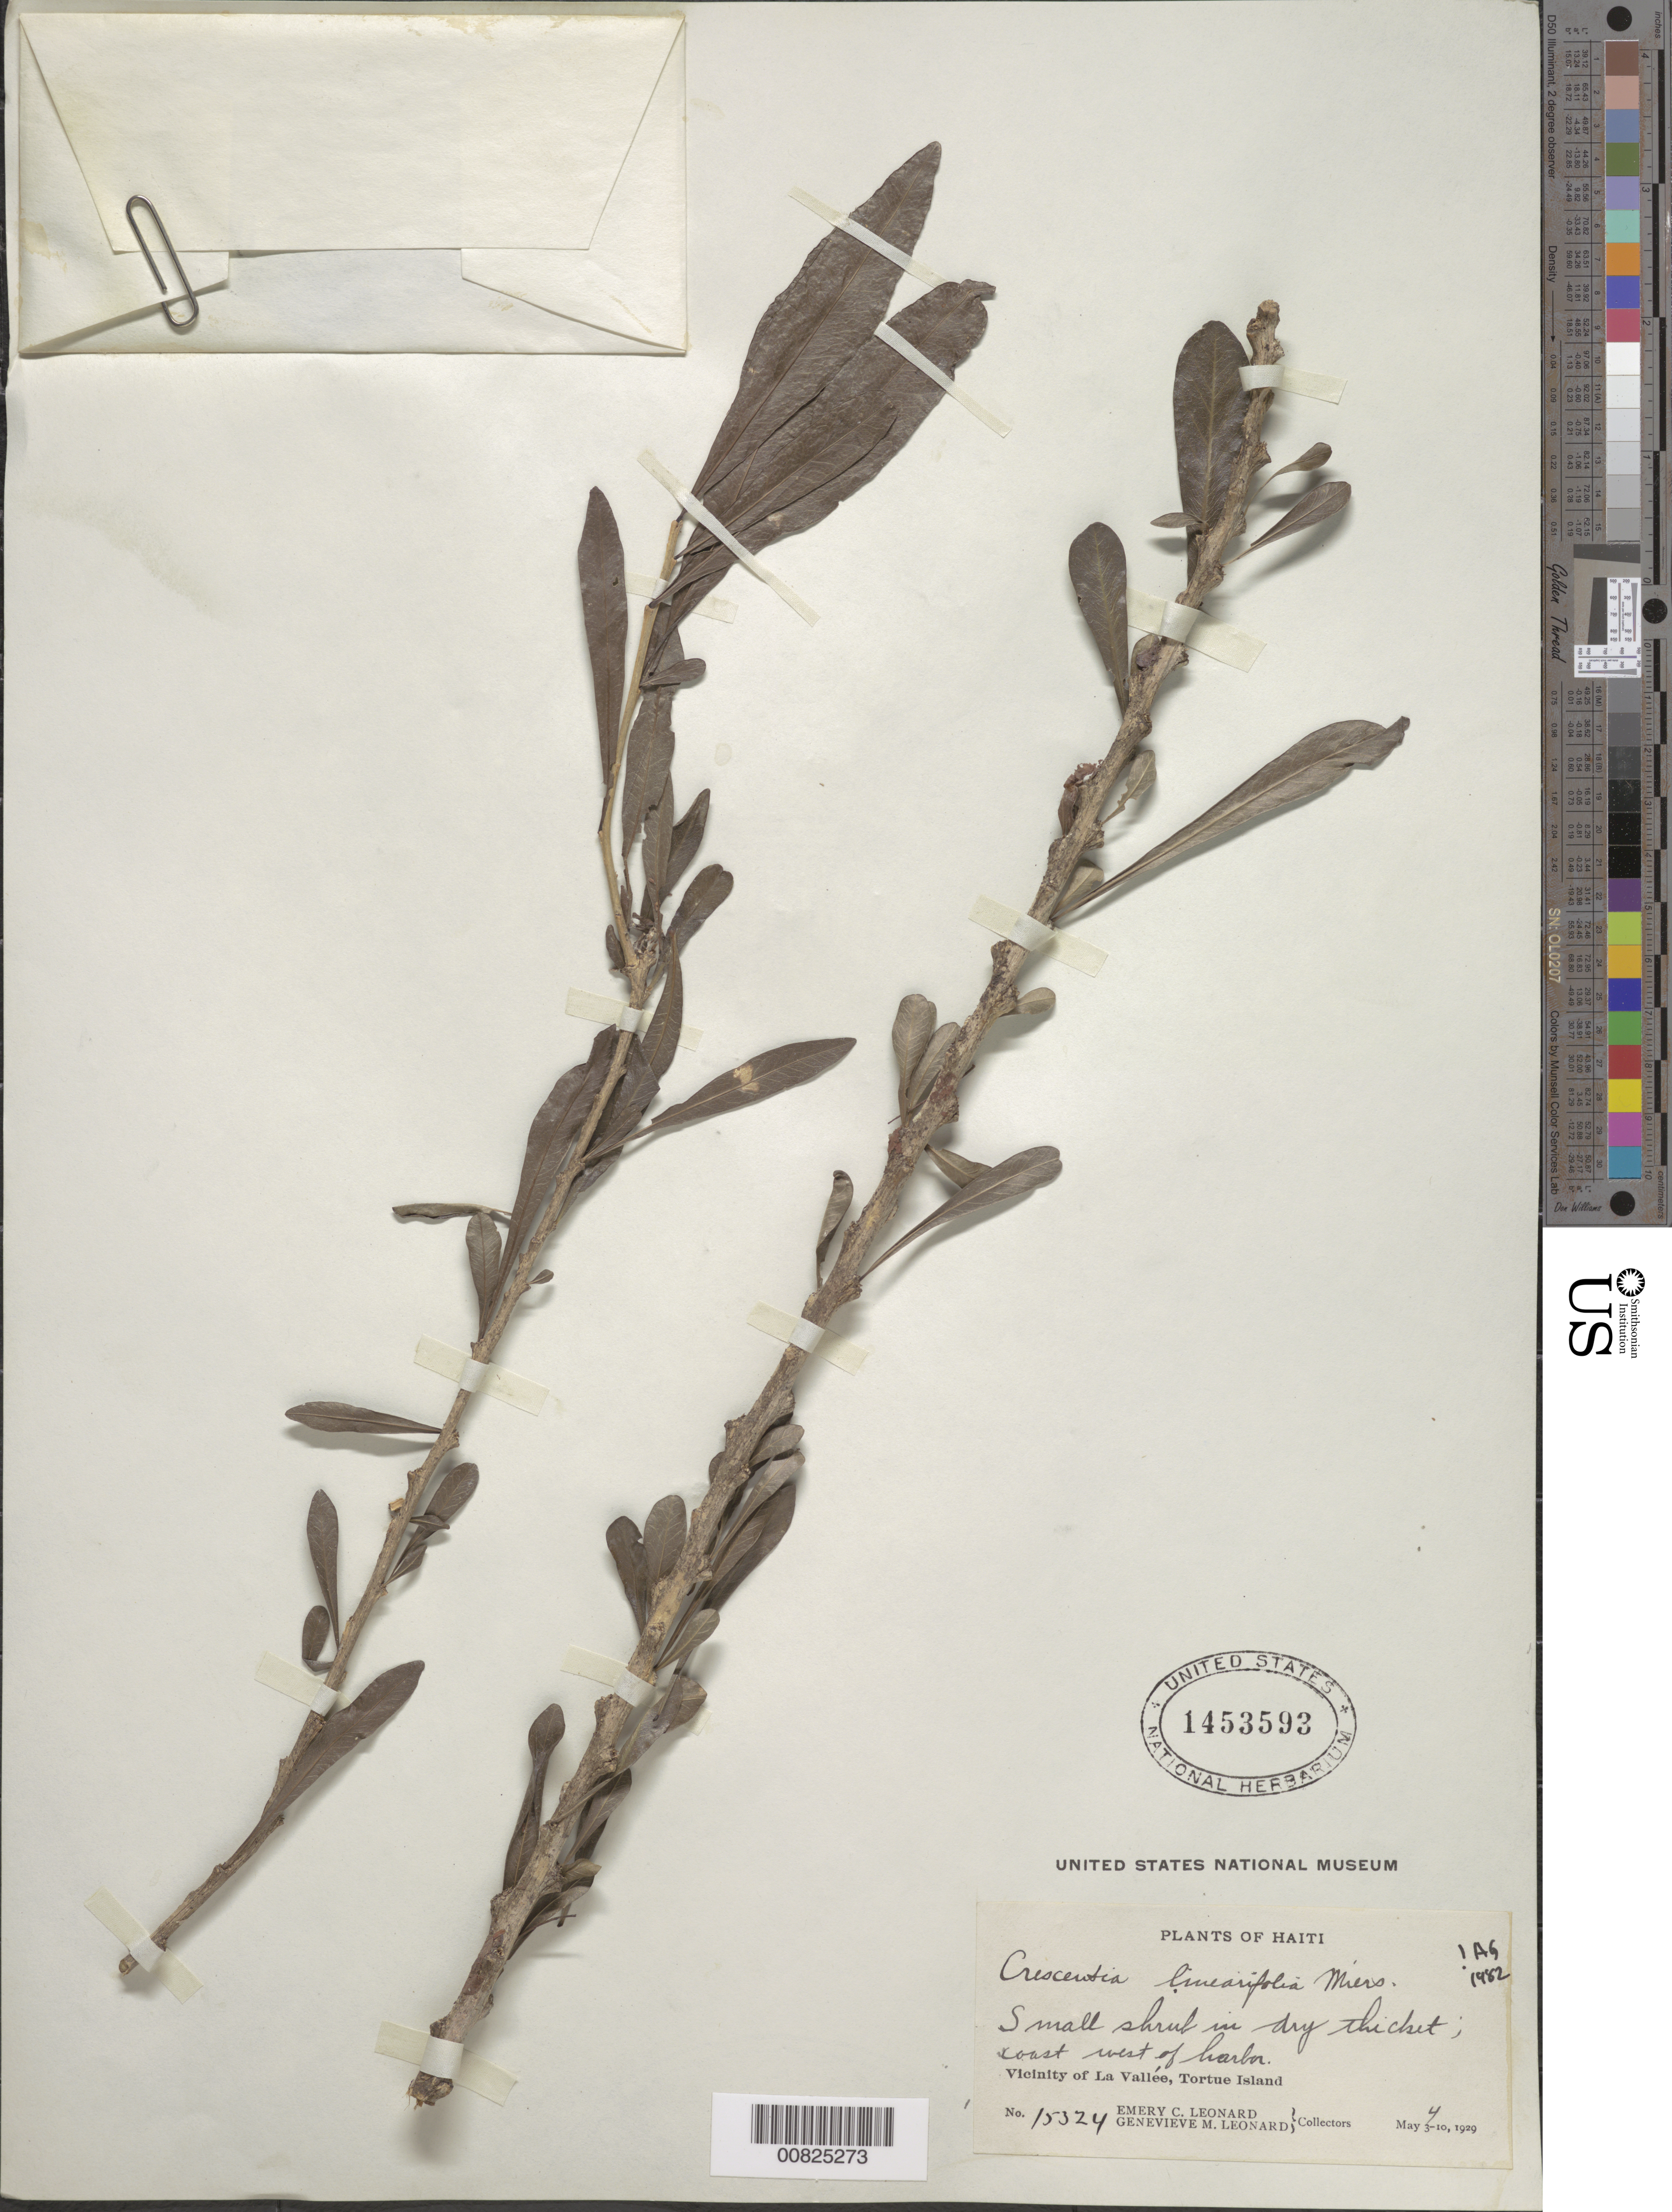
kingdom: Plantae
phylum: Tracheophyta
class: Magnoliopsida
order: Lamiales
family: Bignoniaceae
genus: Crescentia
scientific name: Crescentia linearifolia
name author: Miers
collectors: E. C. Leonard & G. M. Leonard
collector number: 15324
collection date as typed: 04 May 1929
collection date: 1929-05-04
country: Haiti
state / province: Nord-Ouest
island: Île de la Tortue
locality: Vicinity of La Vallée, coast W of harbor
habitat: In dry thicket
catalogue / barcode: US 1453593